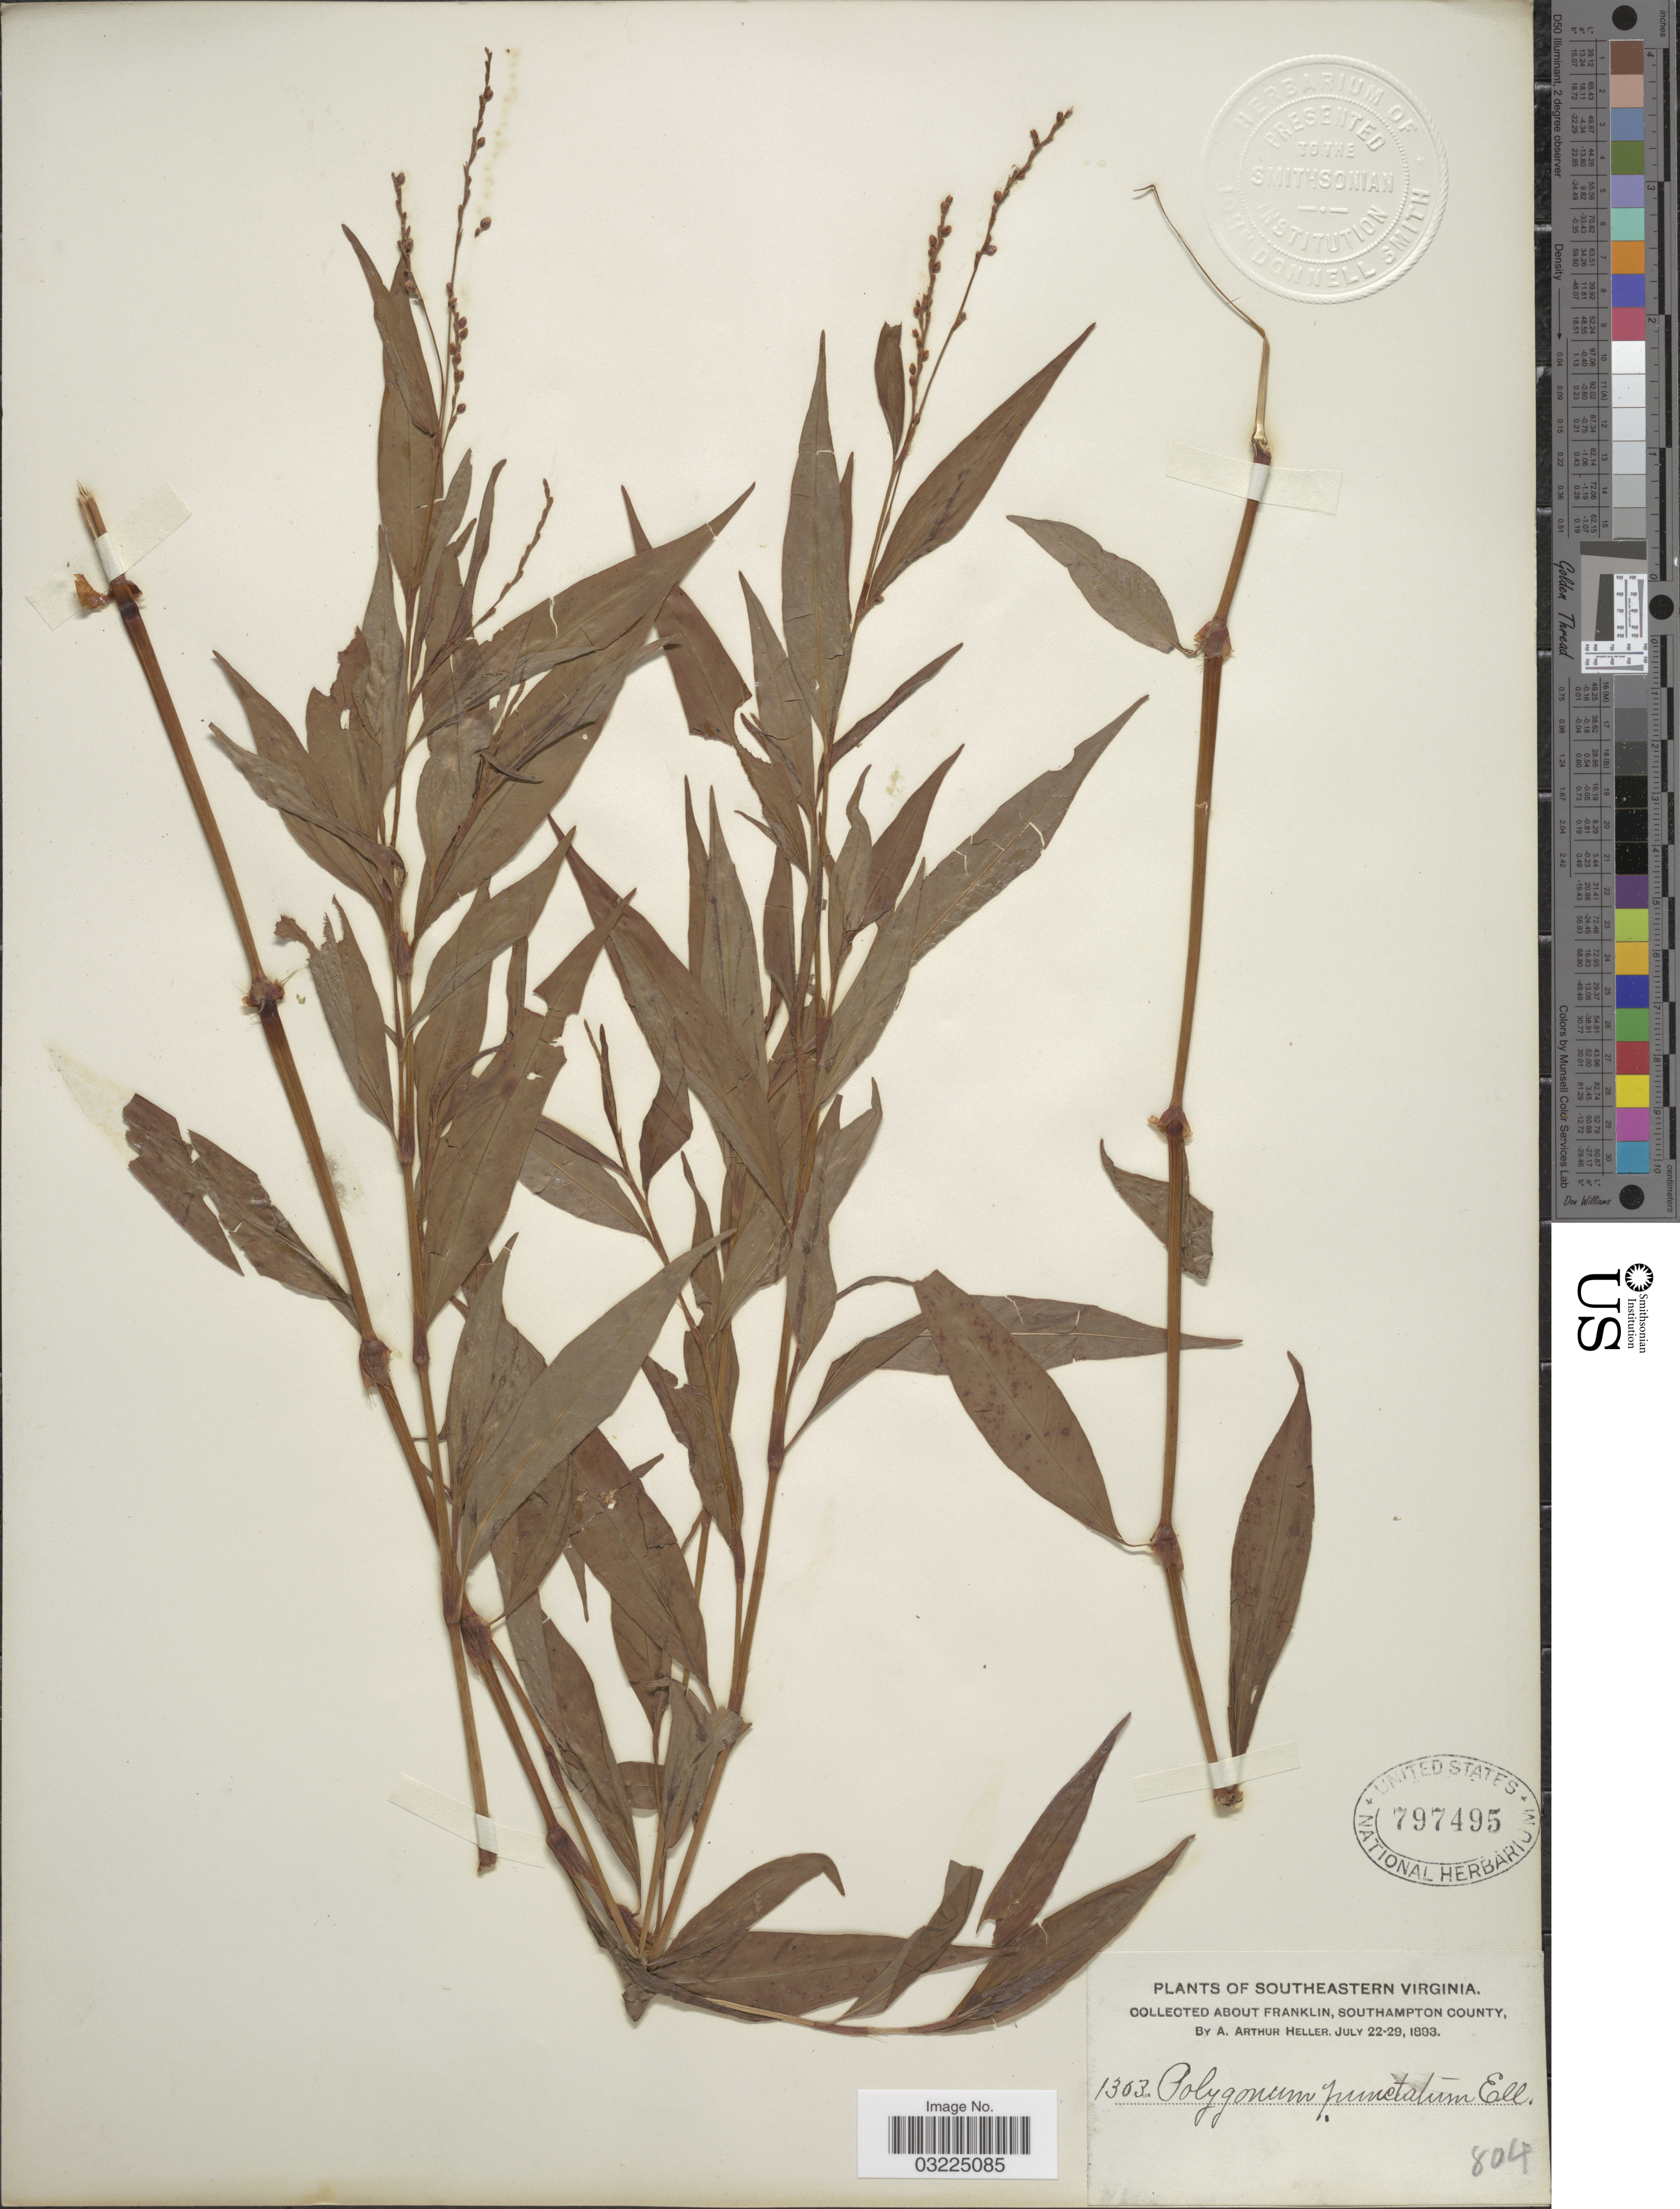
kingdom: Plantae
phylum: Tracheophyta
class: Magnoliopsida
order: Caryophyllales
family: Polygonaceae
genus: Persicaria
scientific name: Persicaria punctata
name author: (Elliott) Small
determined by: Atha, D. E.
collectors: A. A. Heller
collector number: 1303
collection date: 1893-07-22/1893-07-29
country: United States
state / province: Virginia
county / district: City of Franklin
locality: Southeastern Virginia, about Franklin, Southampton County.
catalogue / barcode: US 797495